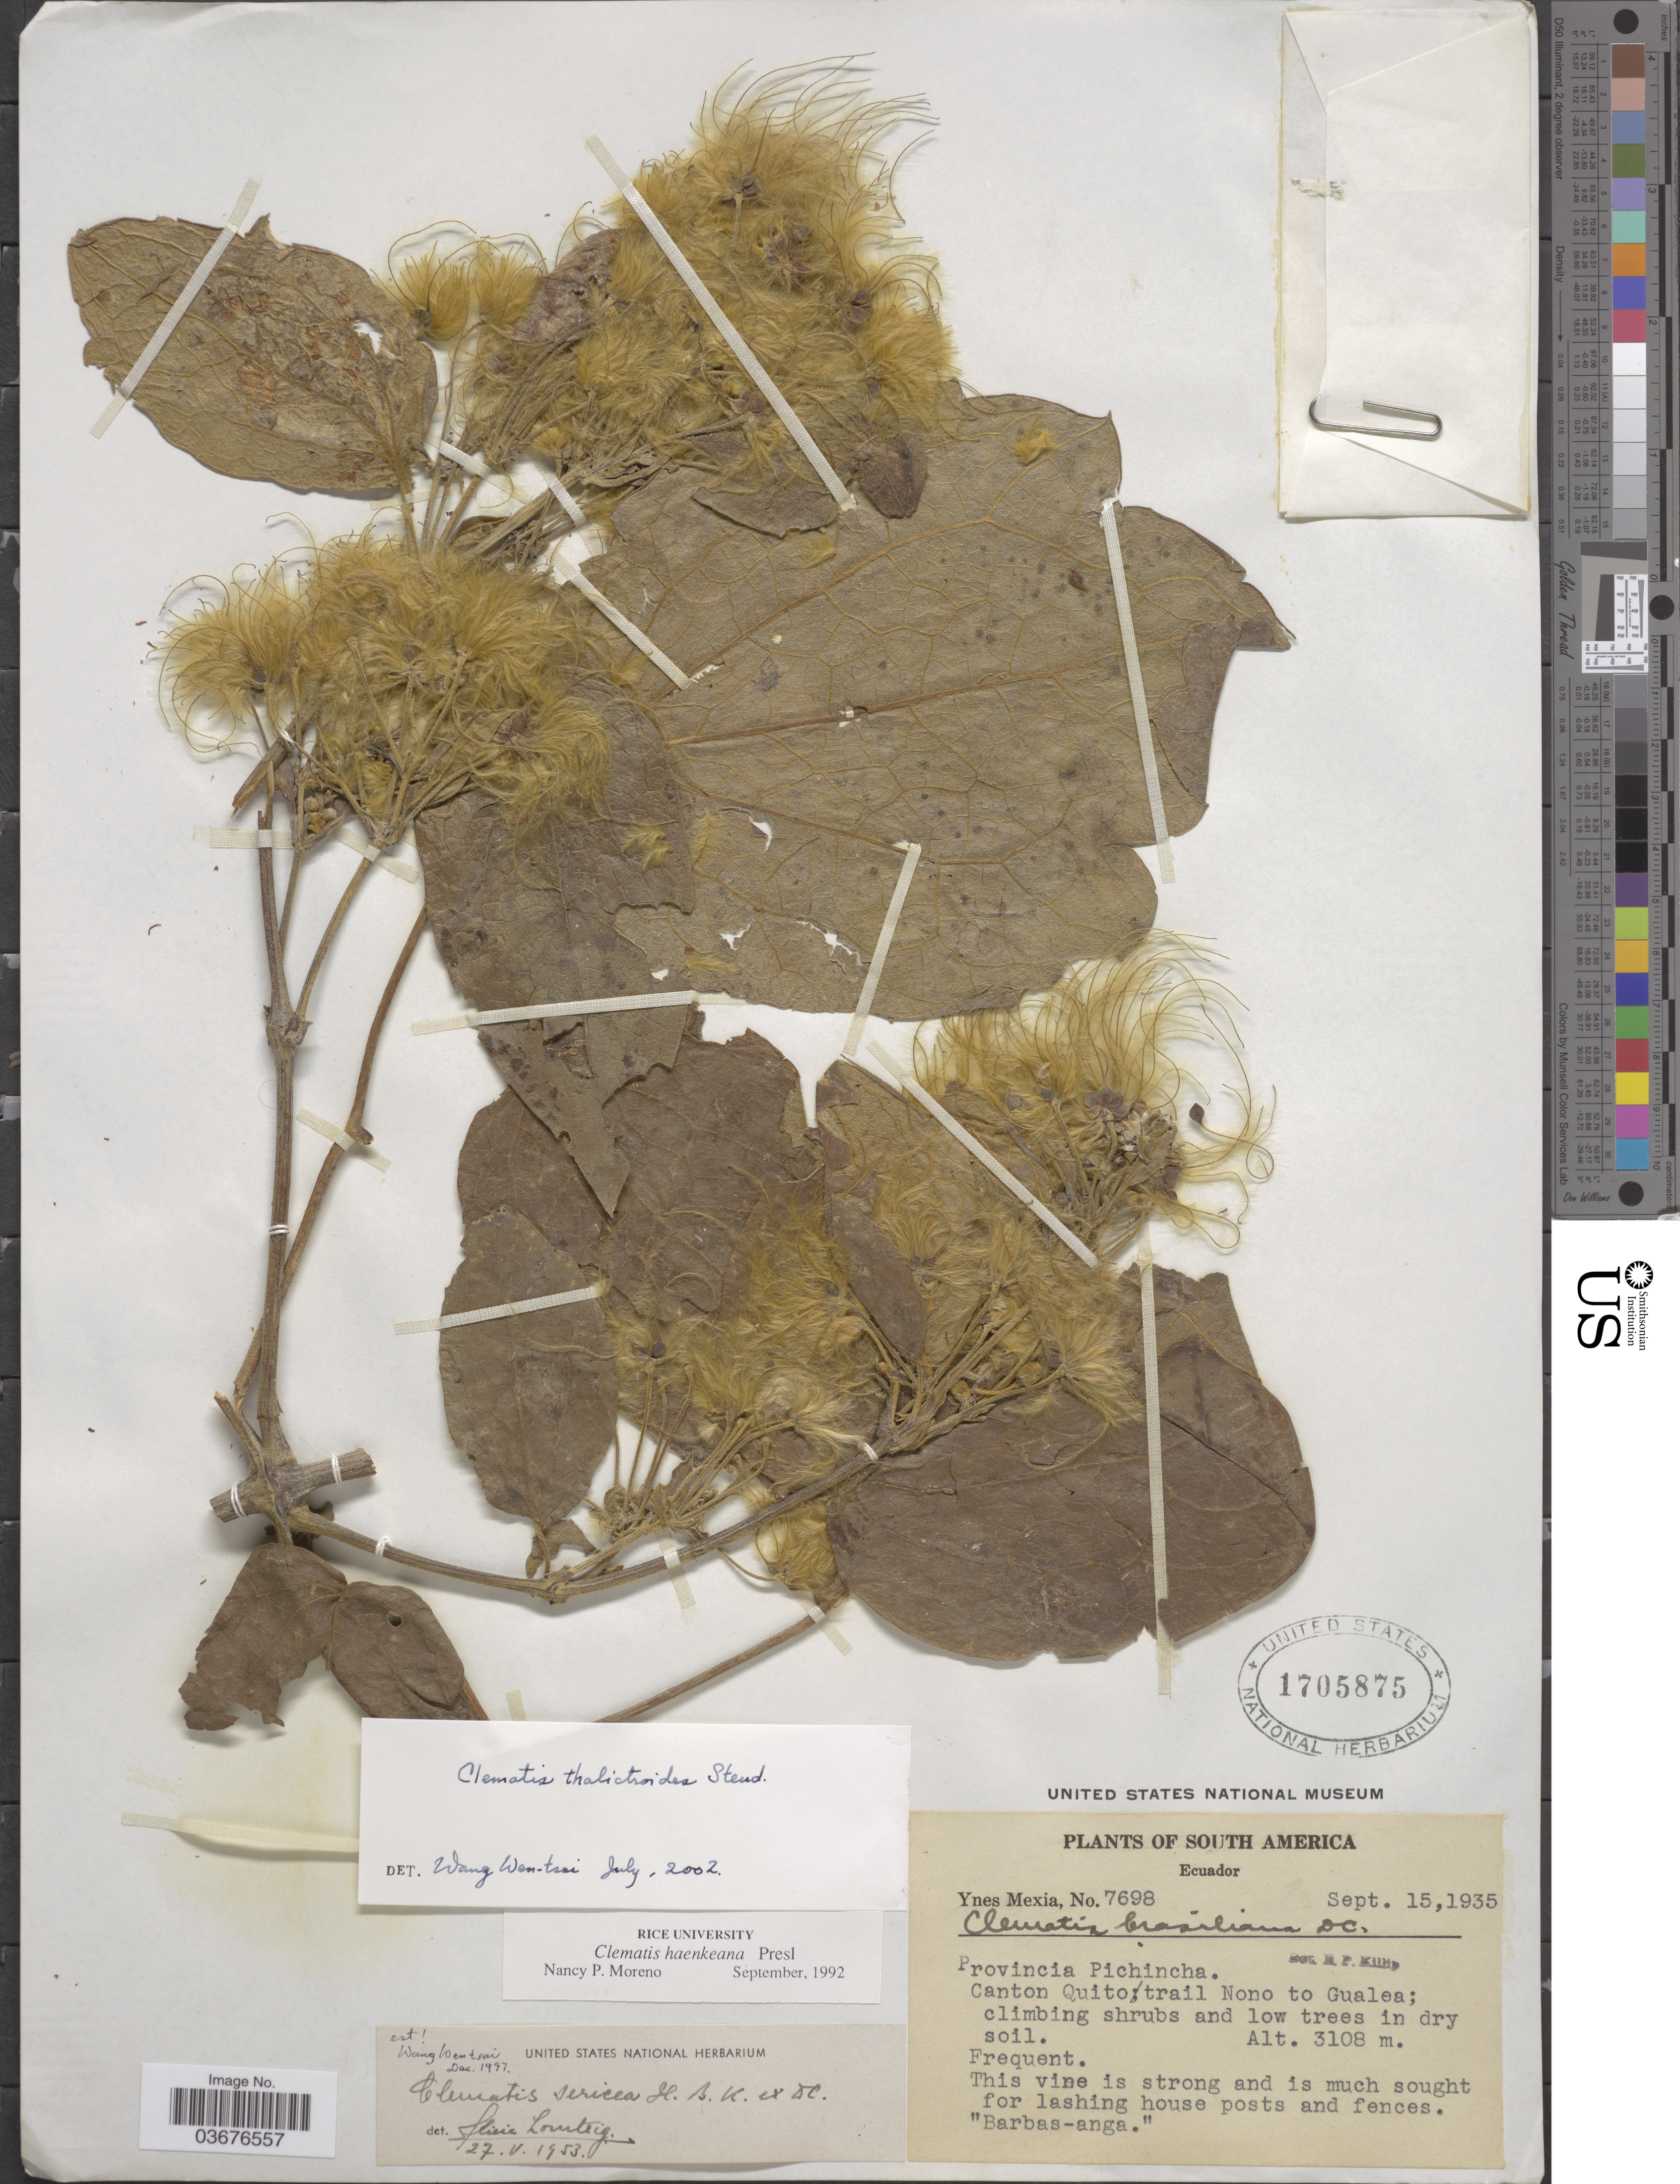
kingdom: Plantae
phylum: Tracheophyta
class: Magnoliopsida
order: Ranunculales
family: Ranunculaceae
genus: Clematis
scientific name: Clematis thalictroides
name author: Steud.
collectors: Y. Mexia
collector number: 7698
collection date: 1935-09-15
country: Ecuador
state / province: Pichincha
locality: Canton Quito; trail Nono to Gualea.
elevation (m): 3108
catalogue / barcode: US 1705875